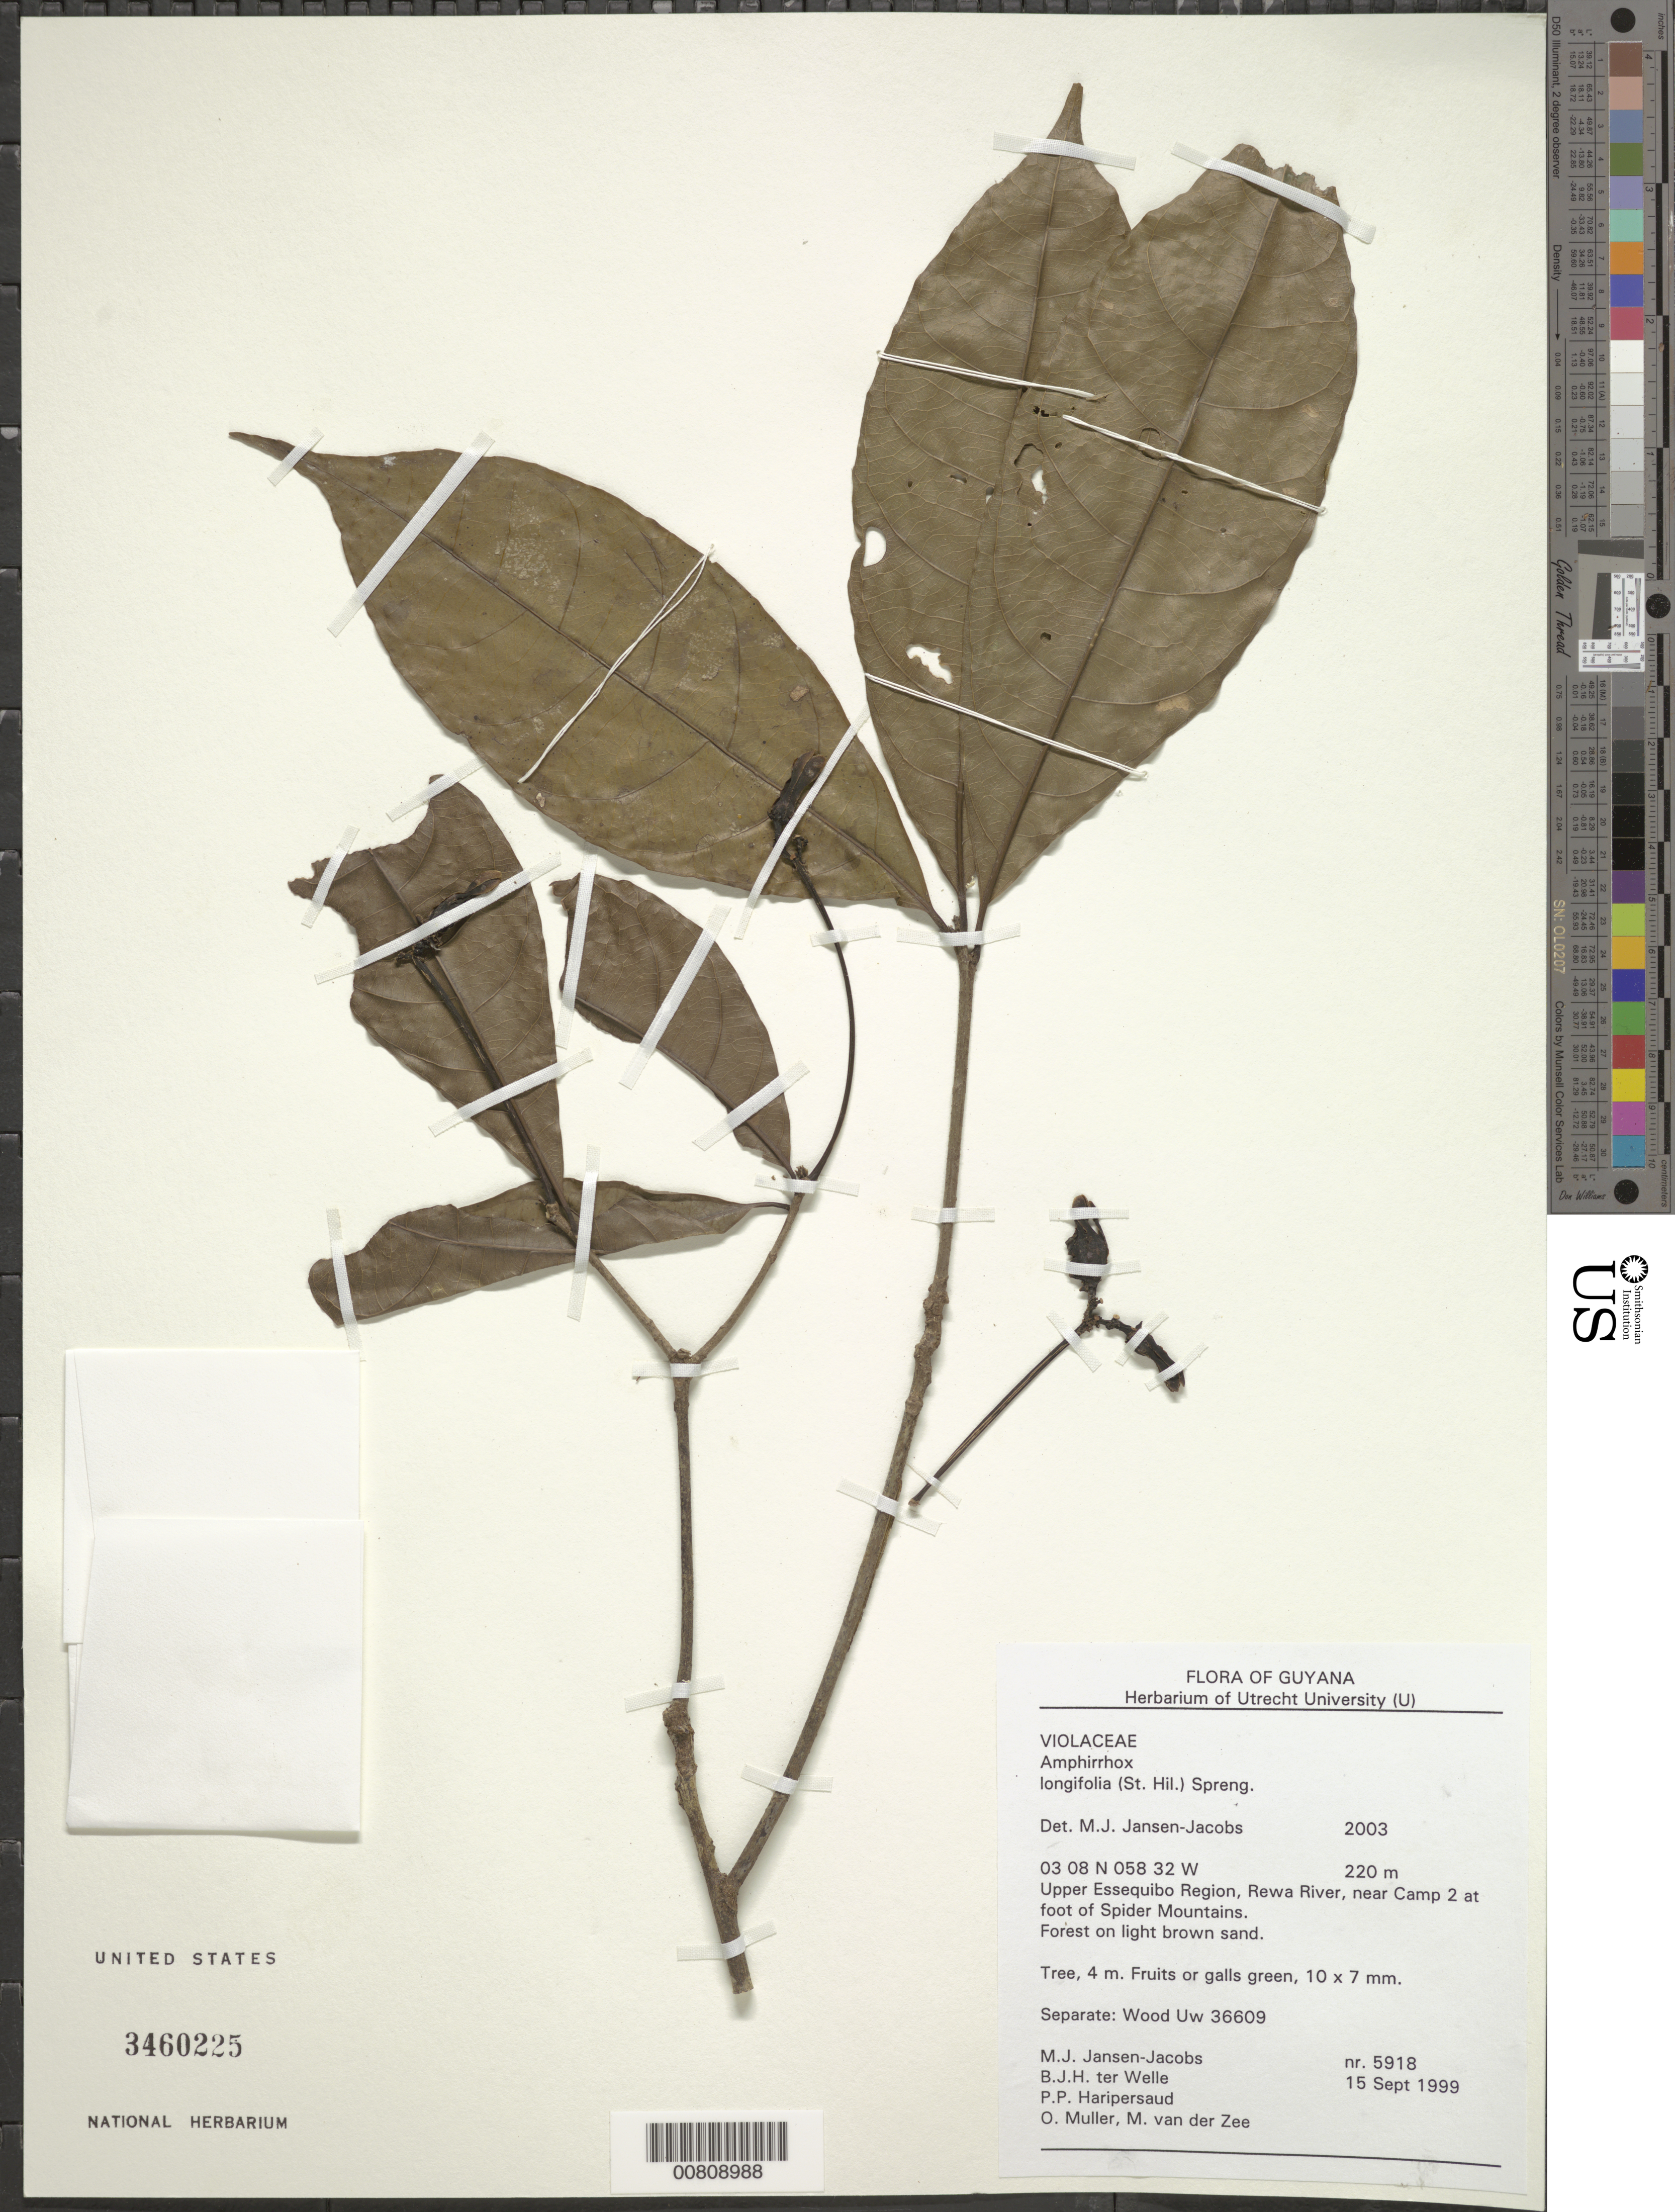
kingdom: Plantae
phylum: Tracheophyta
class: Magnoliopsida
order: Malpighiales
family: Violaceae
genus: Amphirrhox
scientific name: Amphirrhox longifolia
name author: (A. St.-Hil.) Spreng.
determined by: Jansen-Jacobs, M. J., (U), Nationaal Herbarium Nederland, Utrecht University branch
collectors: M. J. Jansen-Jacobs, B. Welle, P. Haripersaud, O. Muller & M. van der Zee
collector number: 5918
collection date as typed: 15-Sep-99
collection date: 1999-09-15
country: Guyana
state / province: U. Takutu-U. Essequibo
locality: Rewa River, at foot of Spider Mts., near camp 2, Upper Essequibo Region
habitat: Forest on light brown sand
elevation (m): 220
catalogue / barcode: US 3460225